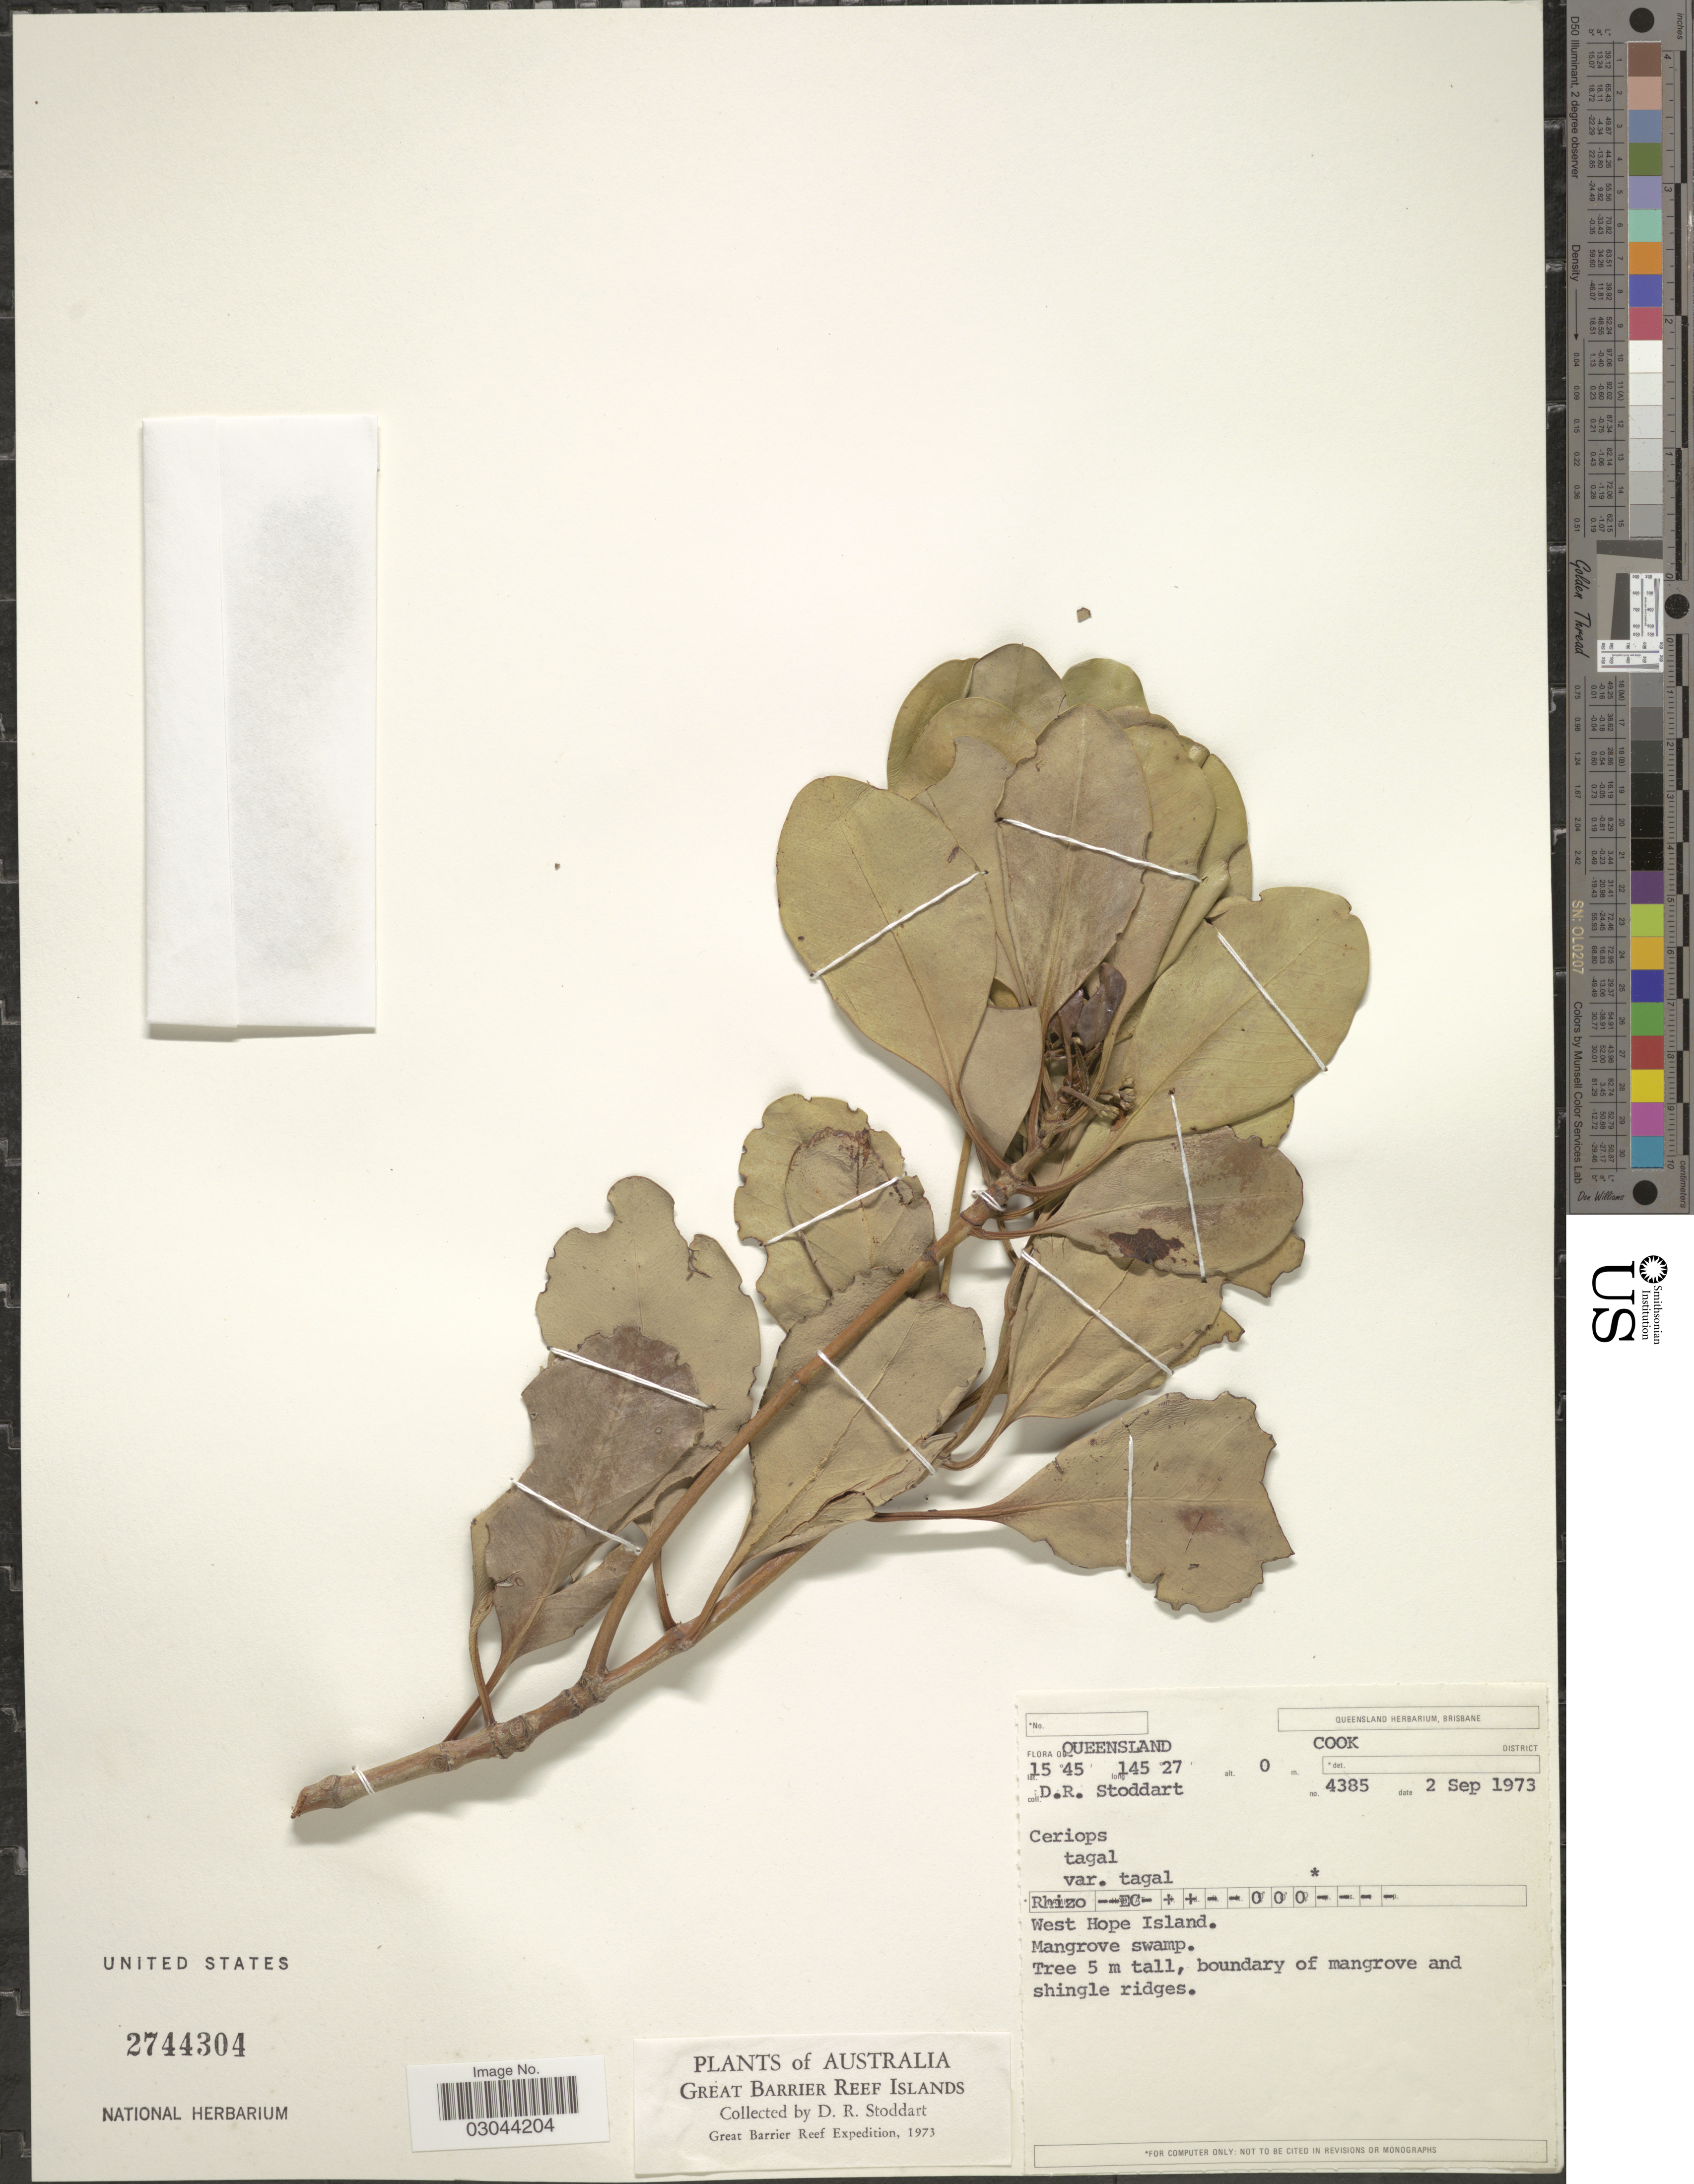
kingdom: Plantae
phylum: Tracheophyta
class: Magnoliopsida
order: Malpighiales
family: Rhizophoraceae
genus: Ceriops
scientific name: Ceriops tagal var. tagal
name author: (Perr.) C.B. Rob.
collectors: D. R. Stoddart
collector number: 4385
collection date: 1973-09-02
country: Australia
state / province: Queensland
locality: Cook District. West Hope Island. Great Barrier Reef Islands.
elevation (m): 0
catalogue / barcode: US 2744304